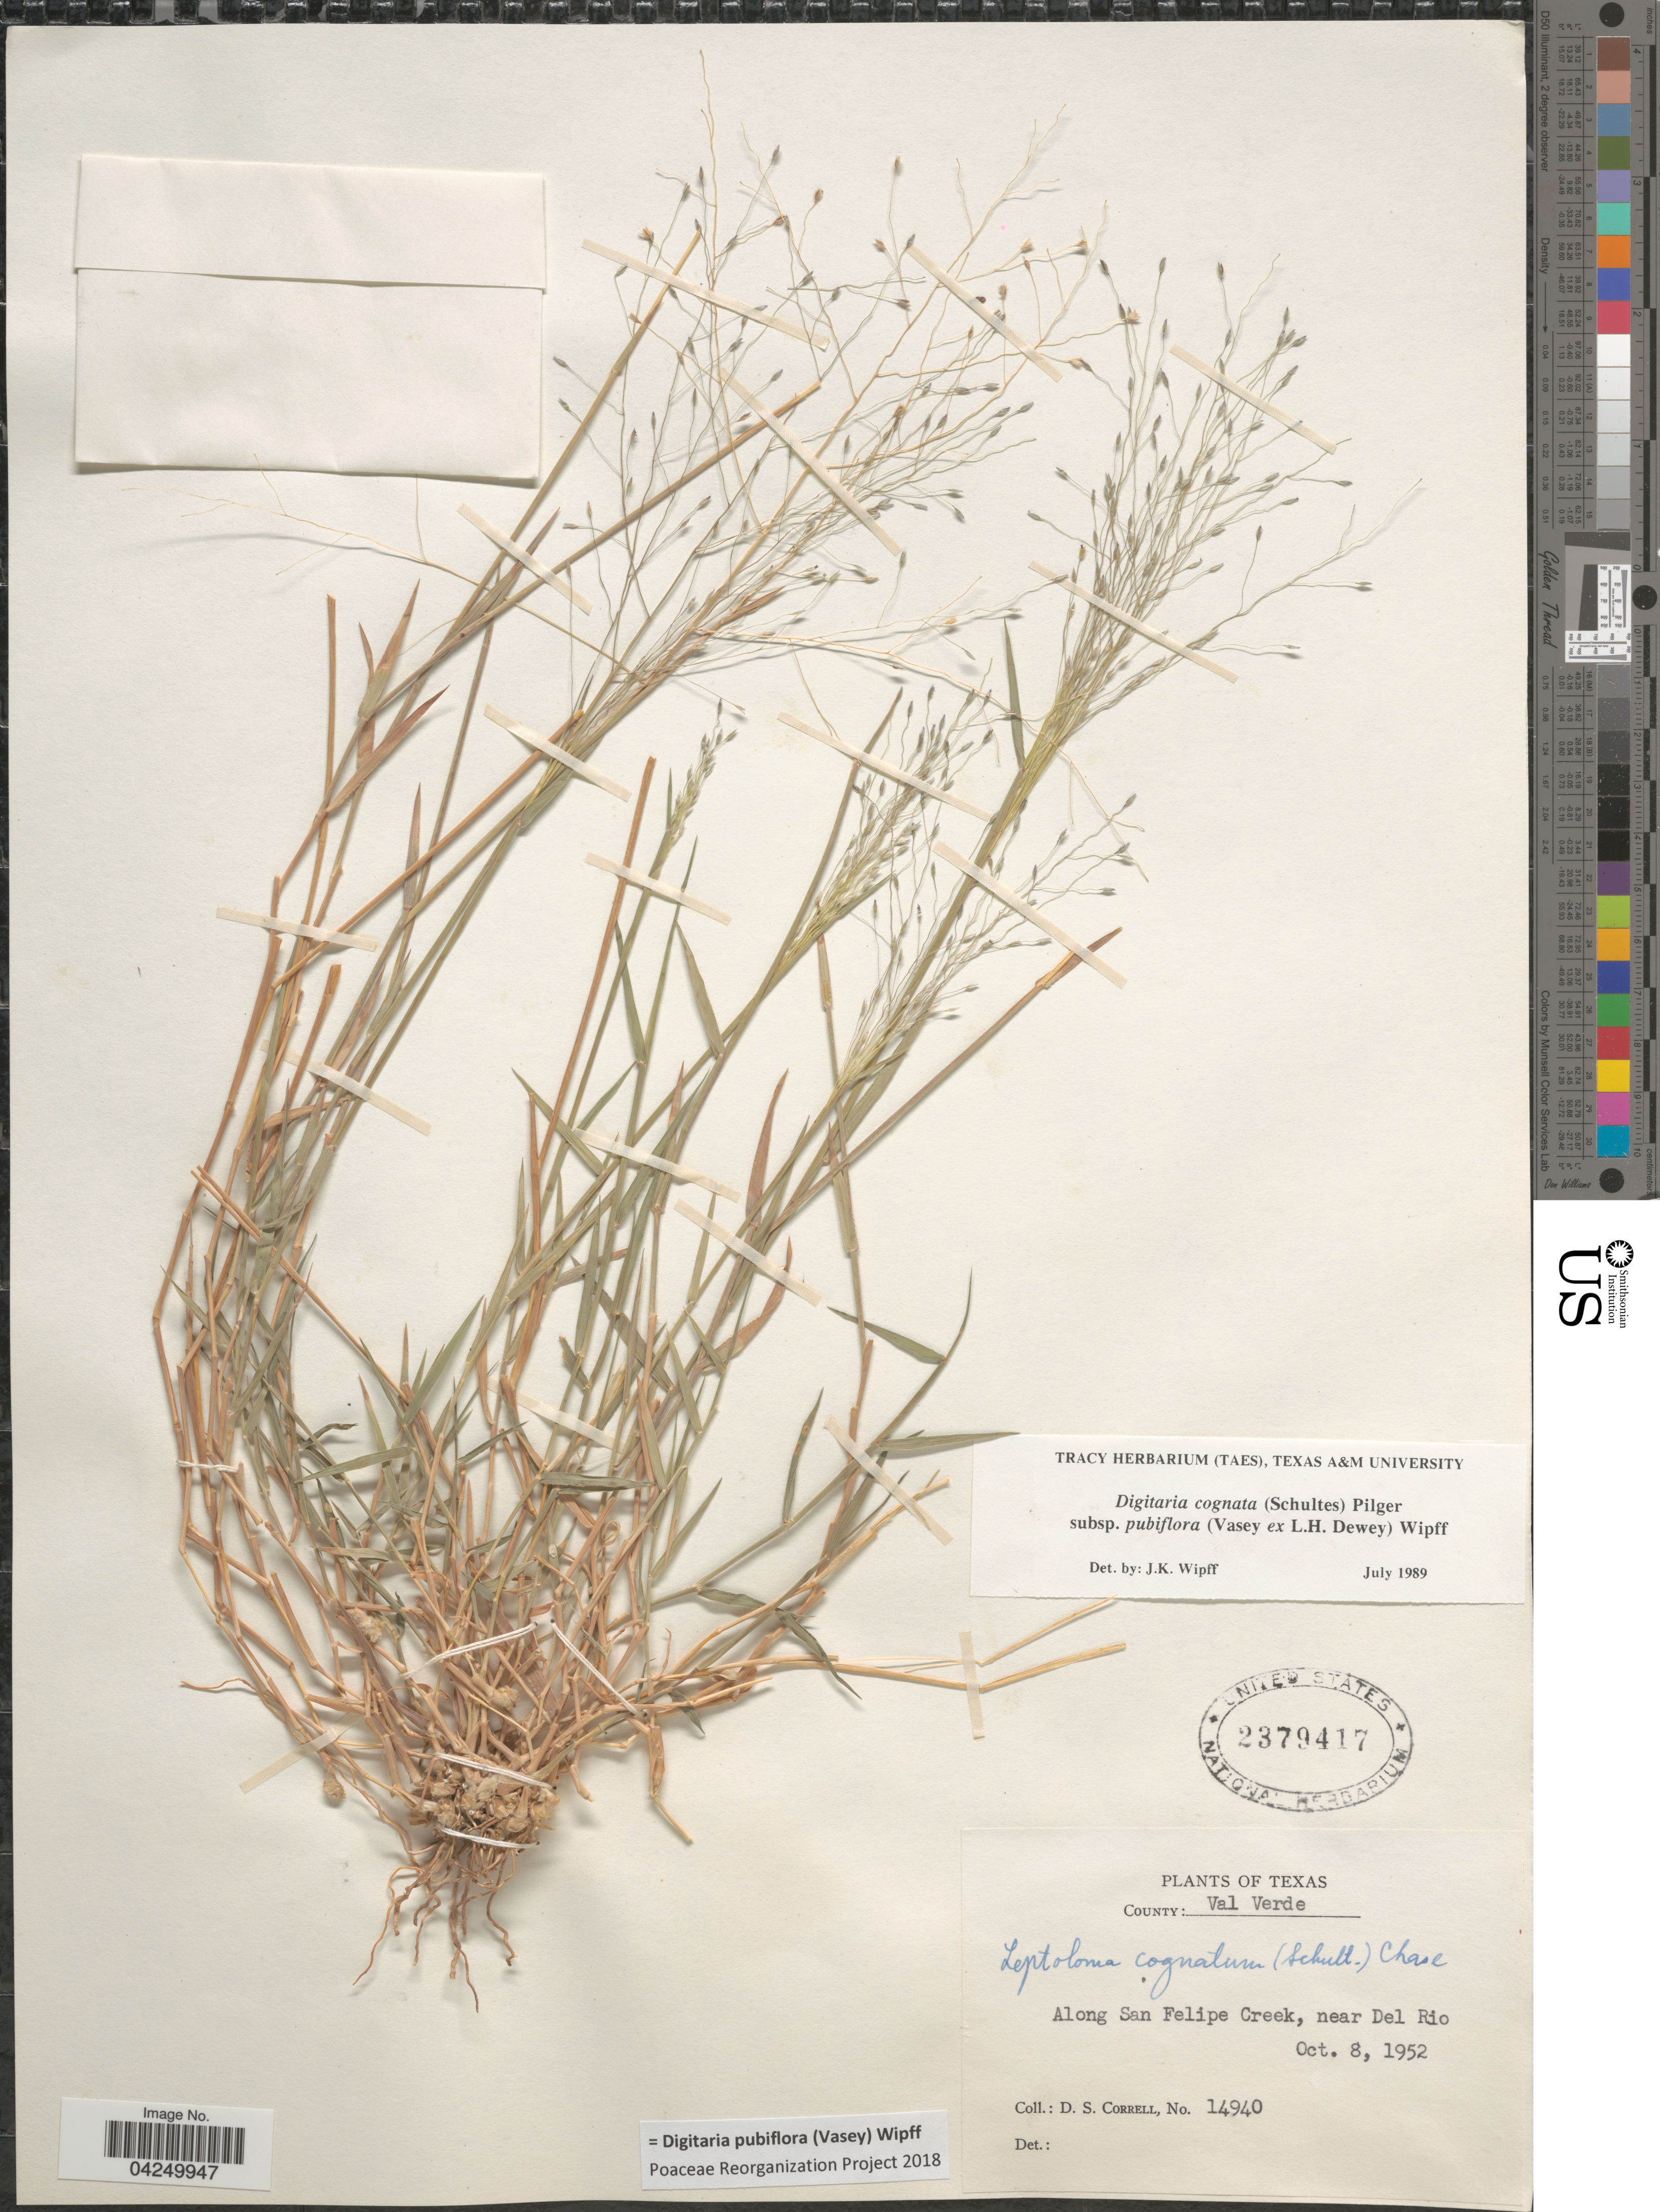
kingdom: Plantae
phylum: Tracheophyta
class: Liliopsida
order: Poales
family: Poaceae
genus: Digitaria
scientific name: Digitaria pubiflora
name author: (Vasey) Wipff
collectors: D. S. Correll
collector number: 14940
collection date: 1952-10-08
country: United States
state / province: Texas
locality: County: Val Verde. Along San Felipe Creek, near Del Rio.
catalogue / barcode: US 2379417